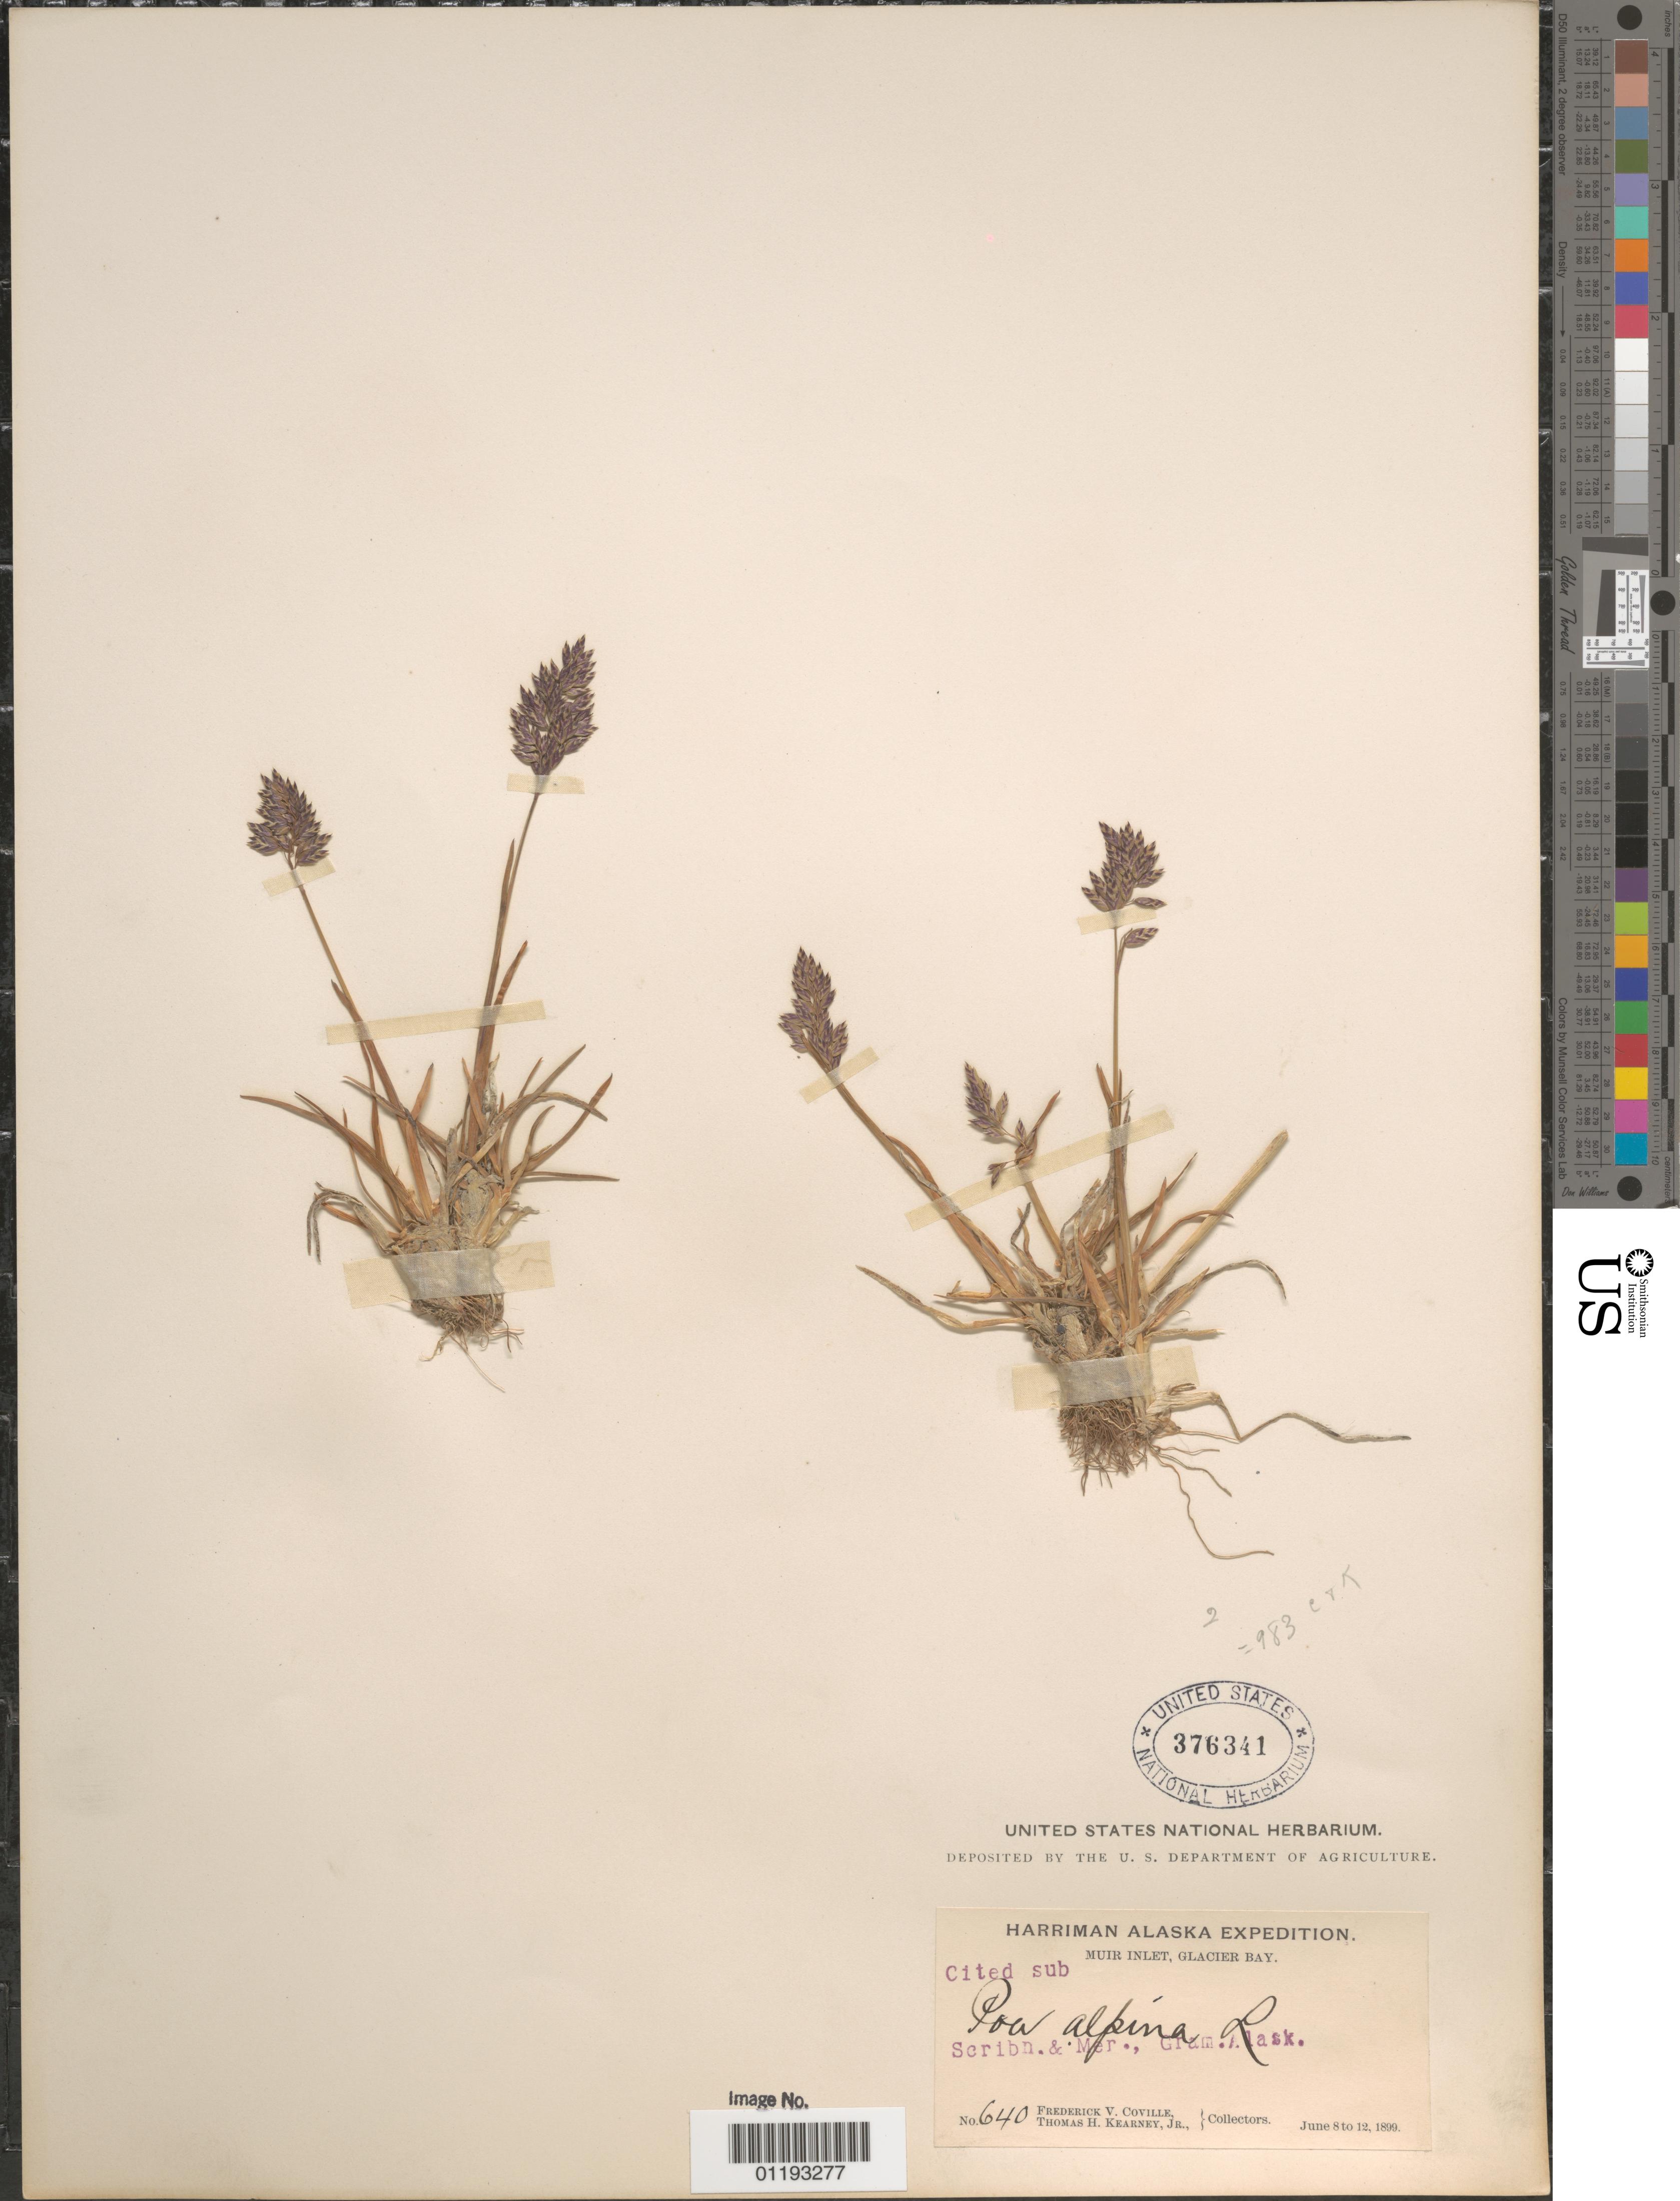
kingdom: Plantae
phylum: Tracheophyta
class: Liliopsida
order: Poales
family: Poaceae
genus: Poa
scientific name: Poa alpina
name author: L.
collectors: F. V. Coville & T. H. Kearney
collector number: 640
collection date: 1899-06-08/1899-06-12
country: United States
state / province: Alaska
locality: Muir Inlet, Glacier Bay.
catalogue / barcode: US 376341